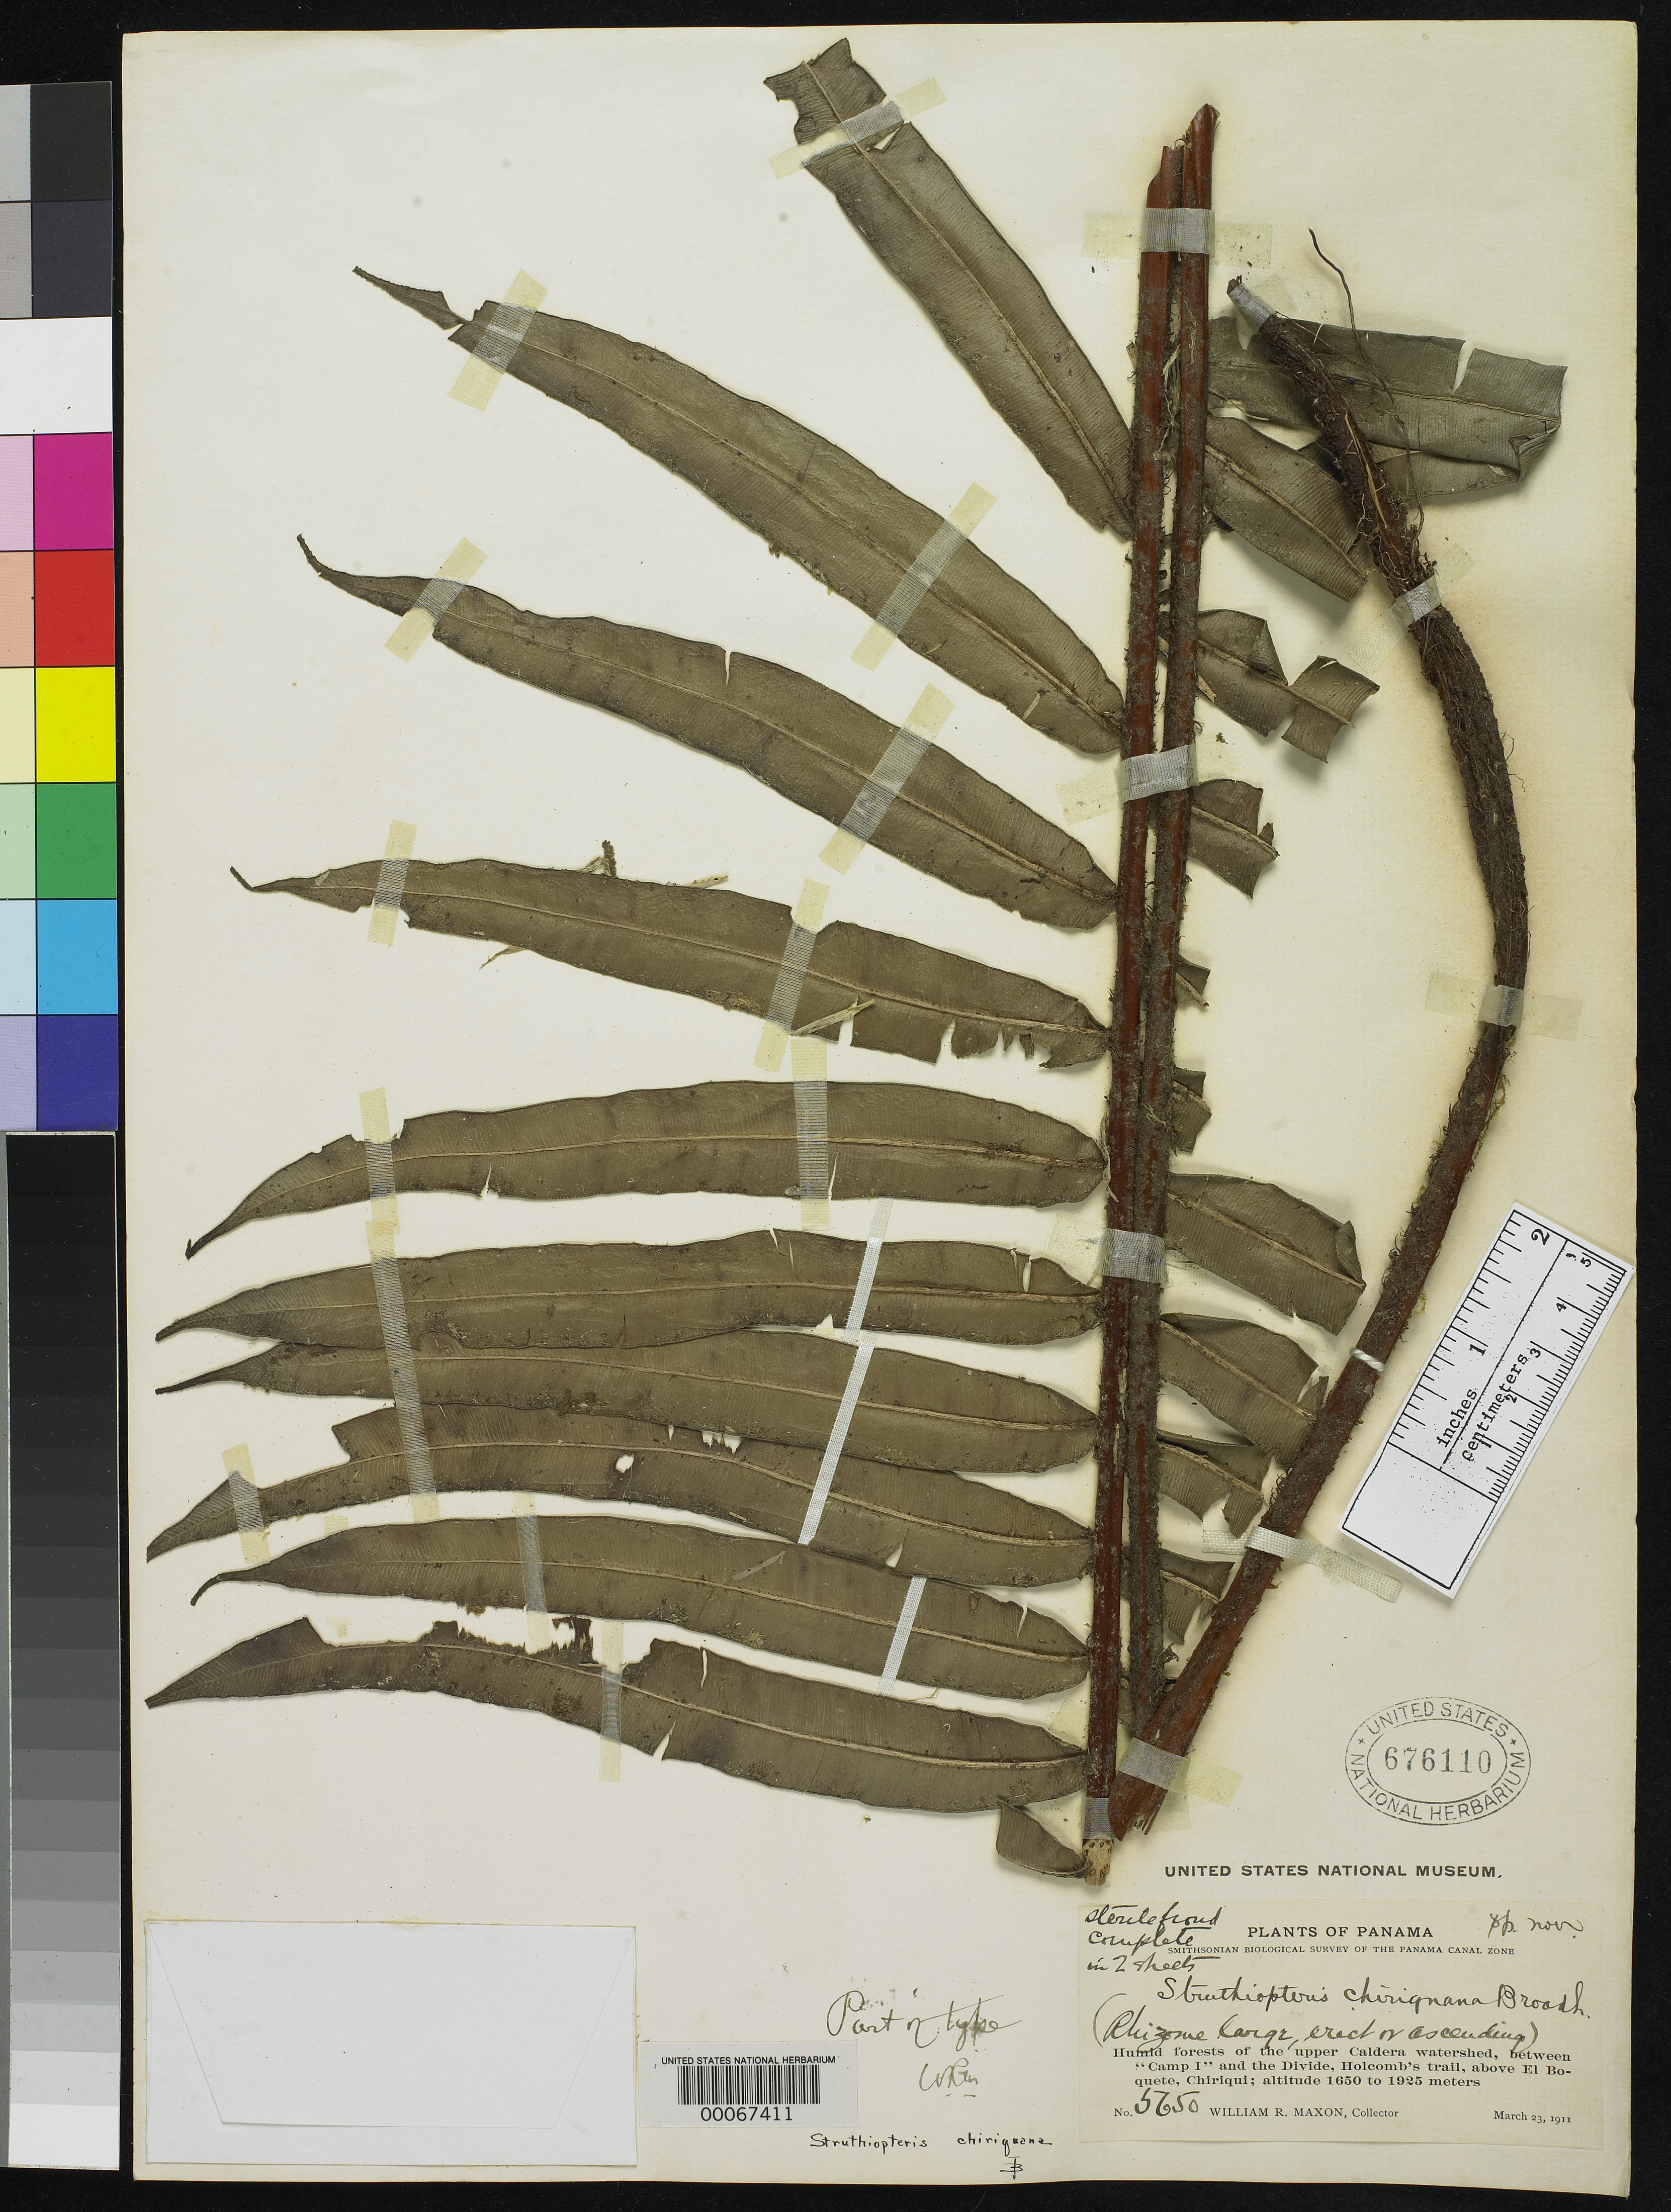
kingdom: Plantae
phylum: Tracheophyta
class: Polypodiopsida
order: Polypodiales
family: Blechnaceae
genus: Struthiopteris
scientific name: Struthiopteris chiriquana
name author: Broadh.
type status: Holotype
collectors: W. R. Maxon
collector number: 5650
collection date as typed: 23 Mar 1911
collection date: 1911-03-23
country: Panama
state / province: Chiriquí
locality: Upper Caldera River, between Camp 1 and divide, Holcomb's Trail, above El Boquete.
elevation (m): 1650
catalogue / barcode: US 676110